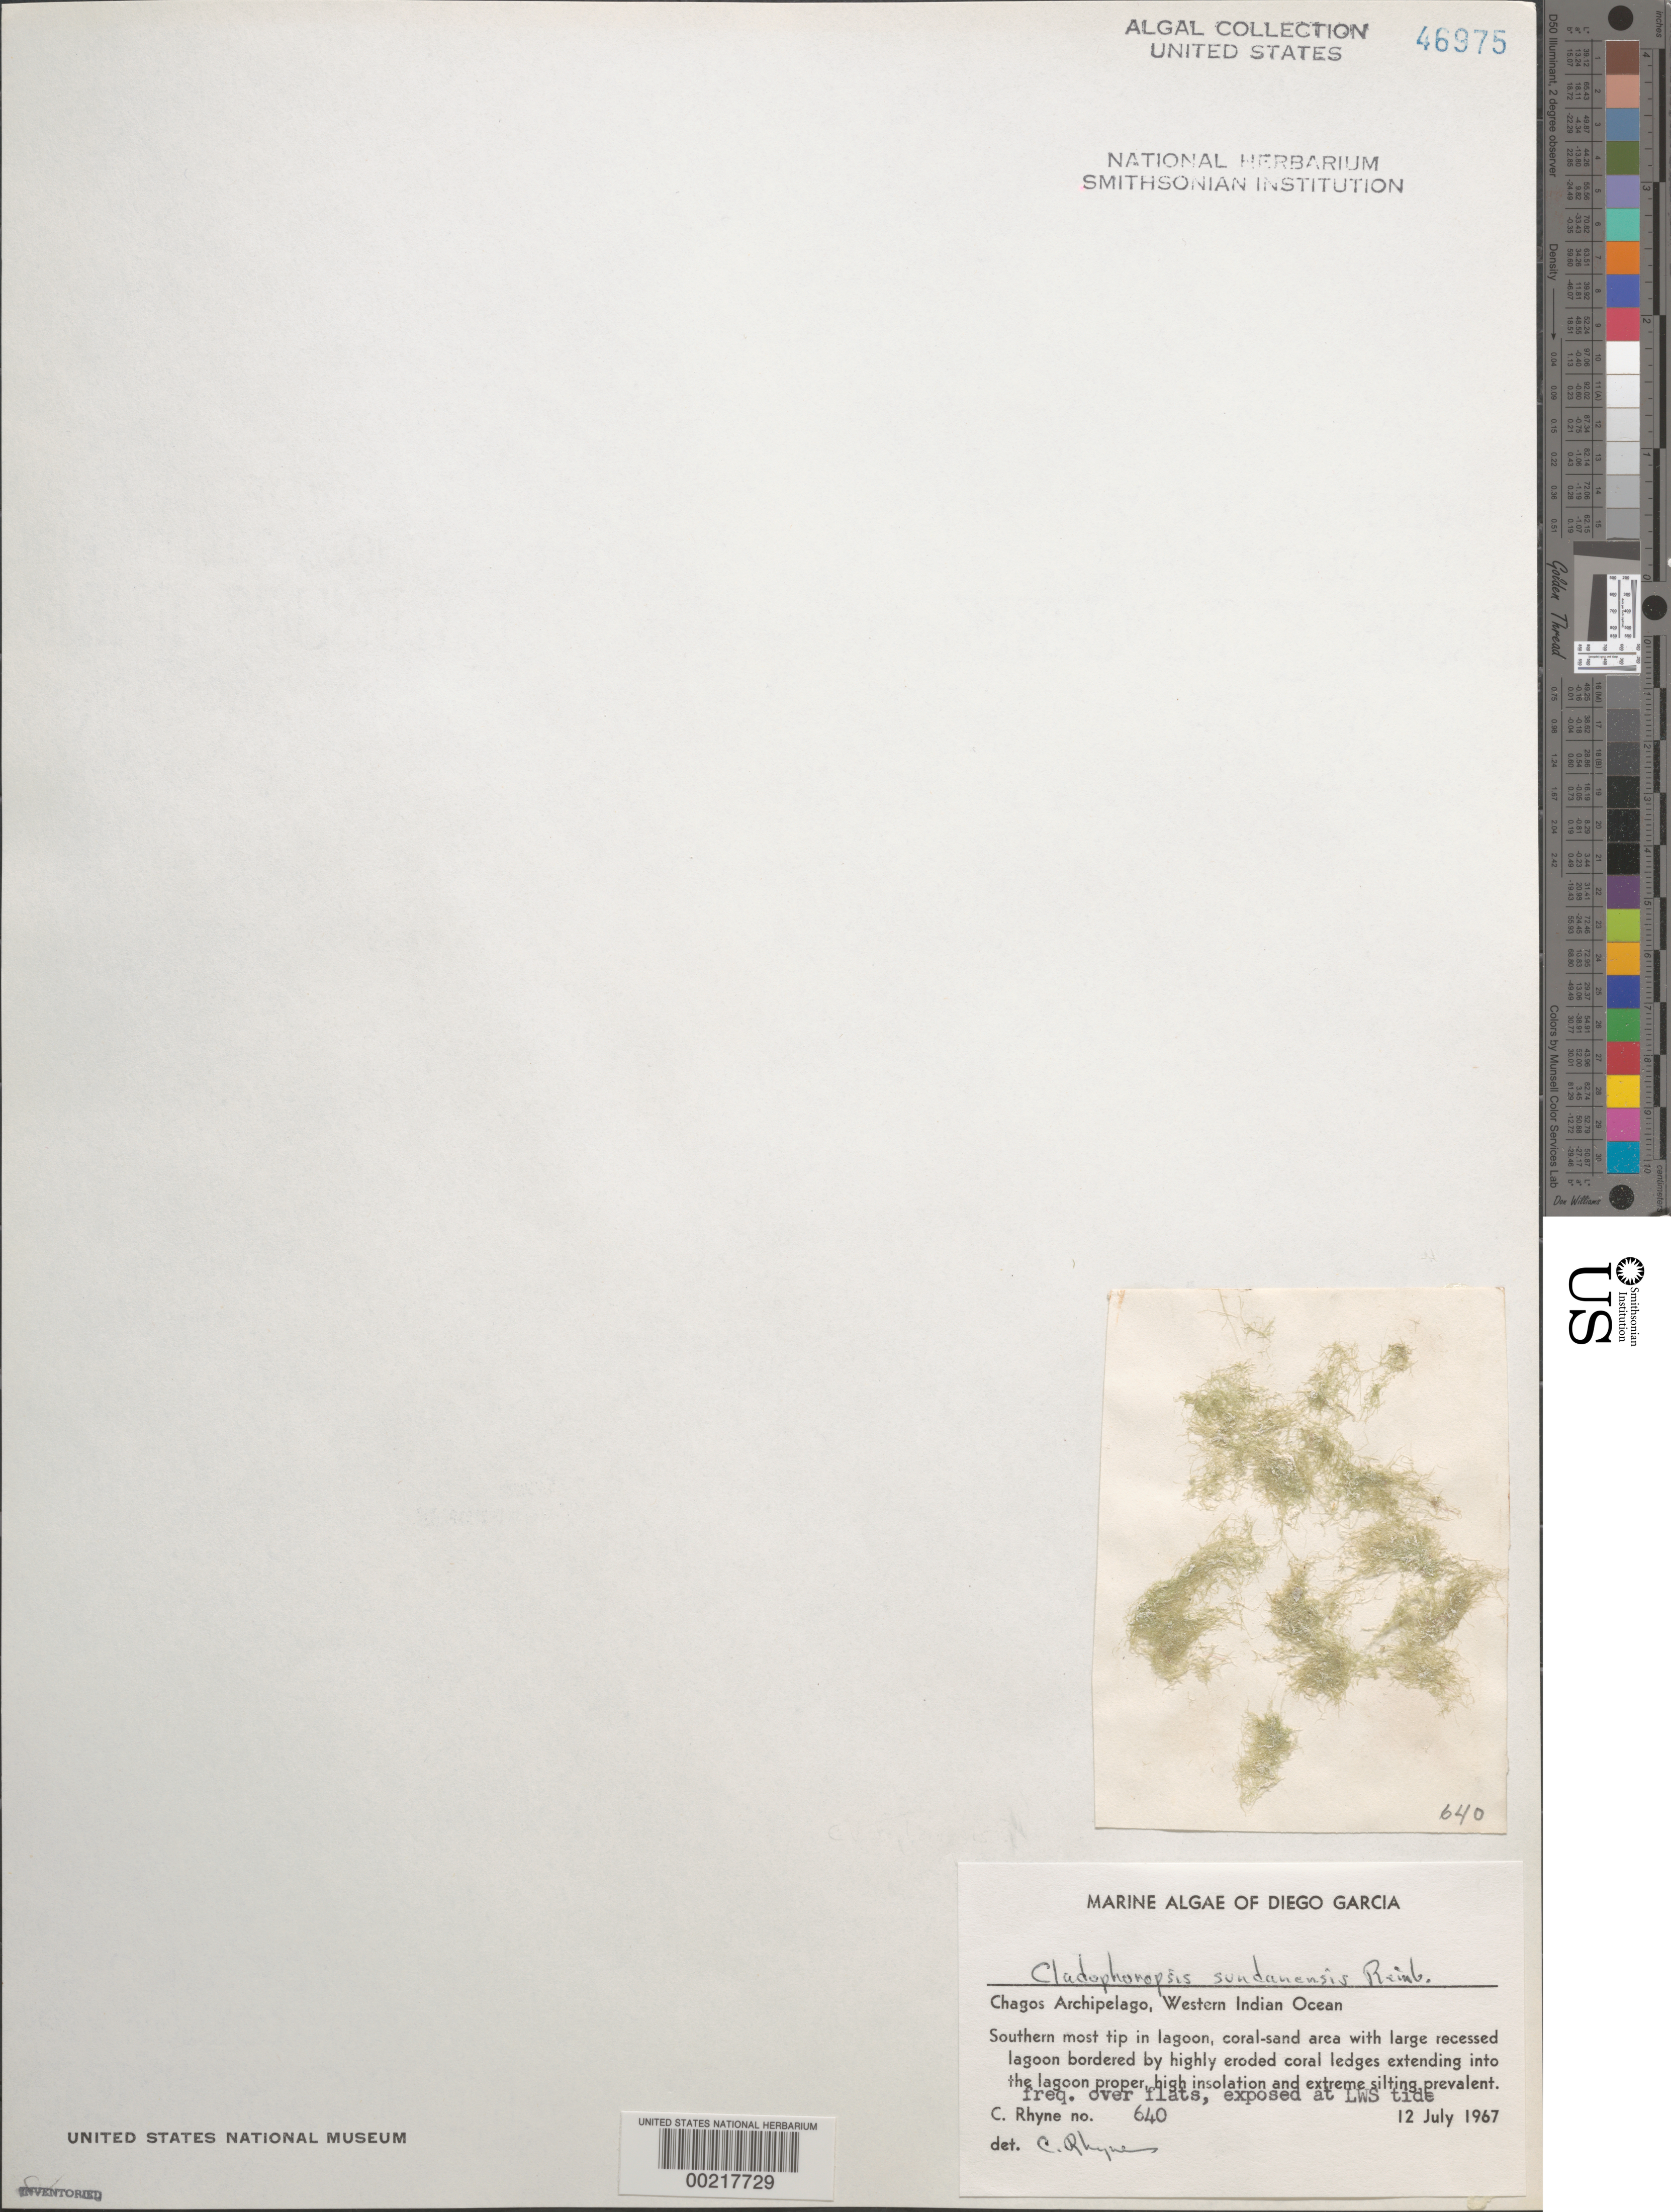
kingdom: Plantae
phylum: Chlorophyta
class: Ulvophyceae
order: Siphonocladales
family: Boodleaceae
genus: Cladophoropsis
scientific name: Cladophoropsis fasciculata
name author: (Kjellm.) N.Wille in Engl. & Prantl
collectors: C. Rhyne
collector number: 640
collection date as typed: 12 Jul 1967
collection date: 1967-07-12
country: British Indian Ocean Territory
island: Diego Garcia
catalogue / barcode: US 46975